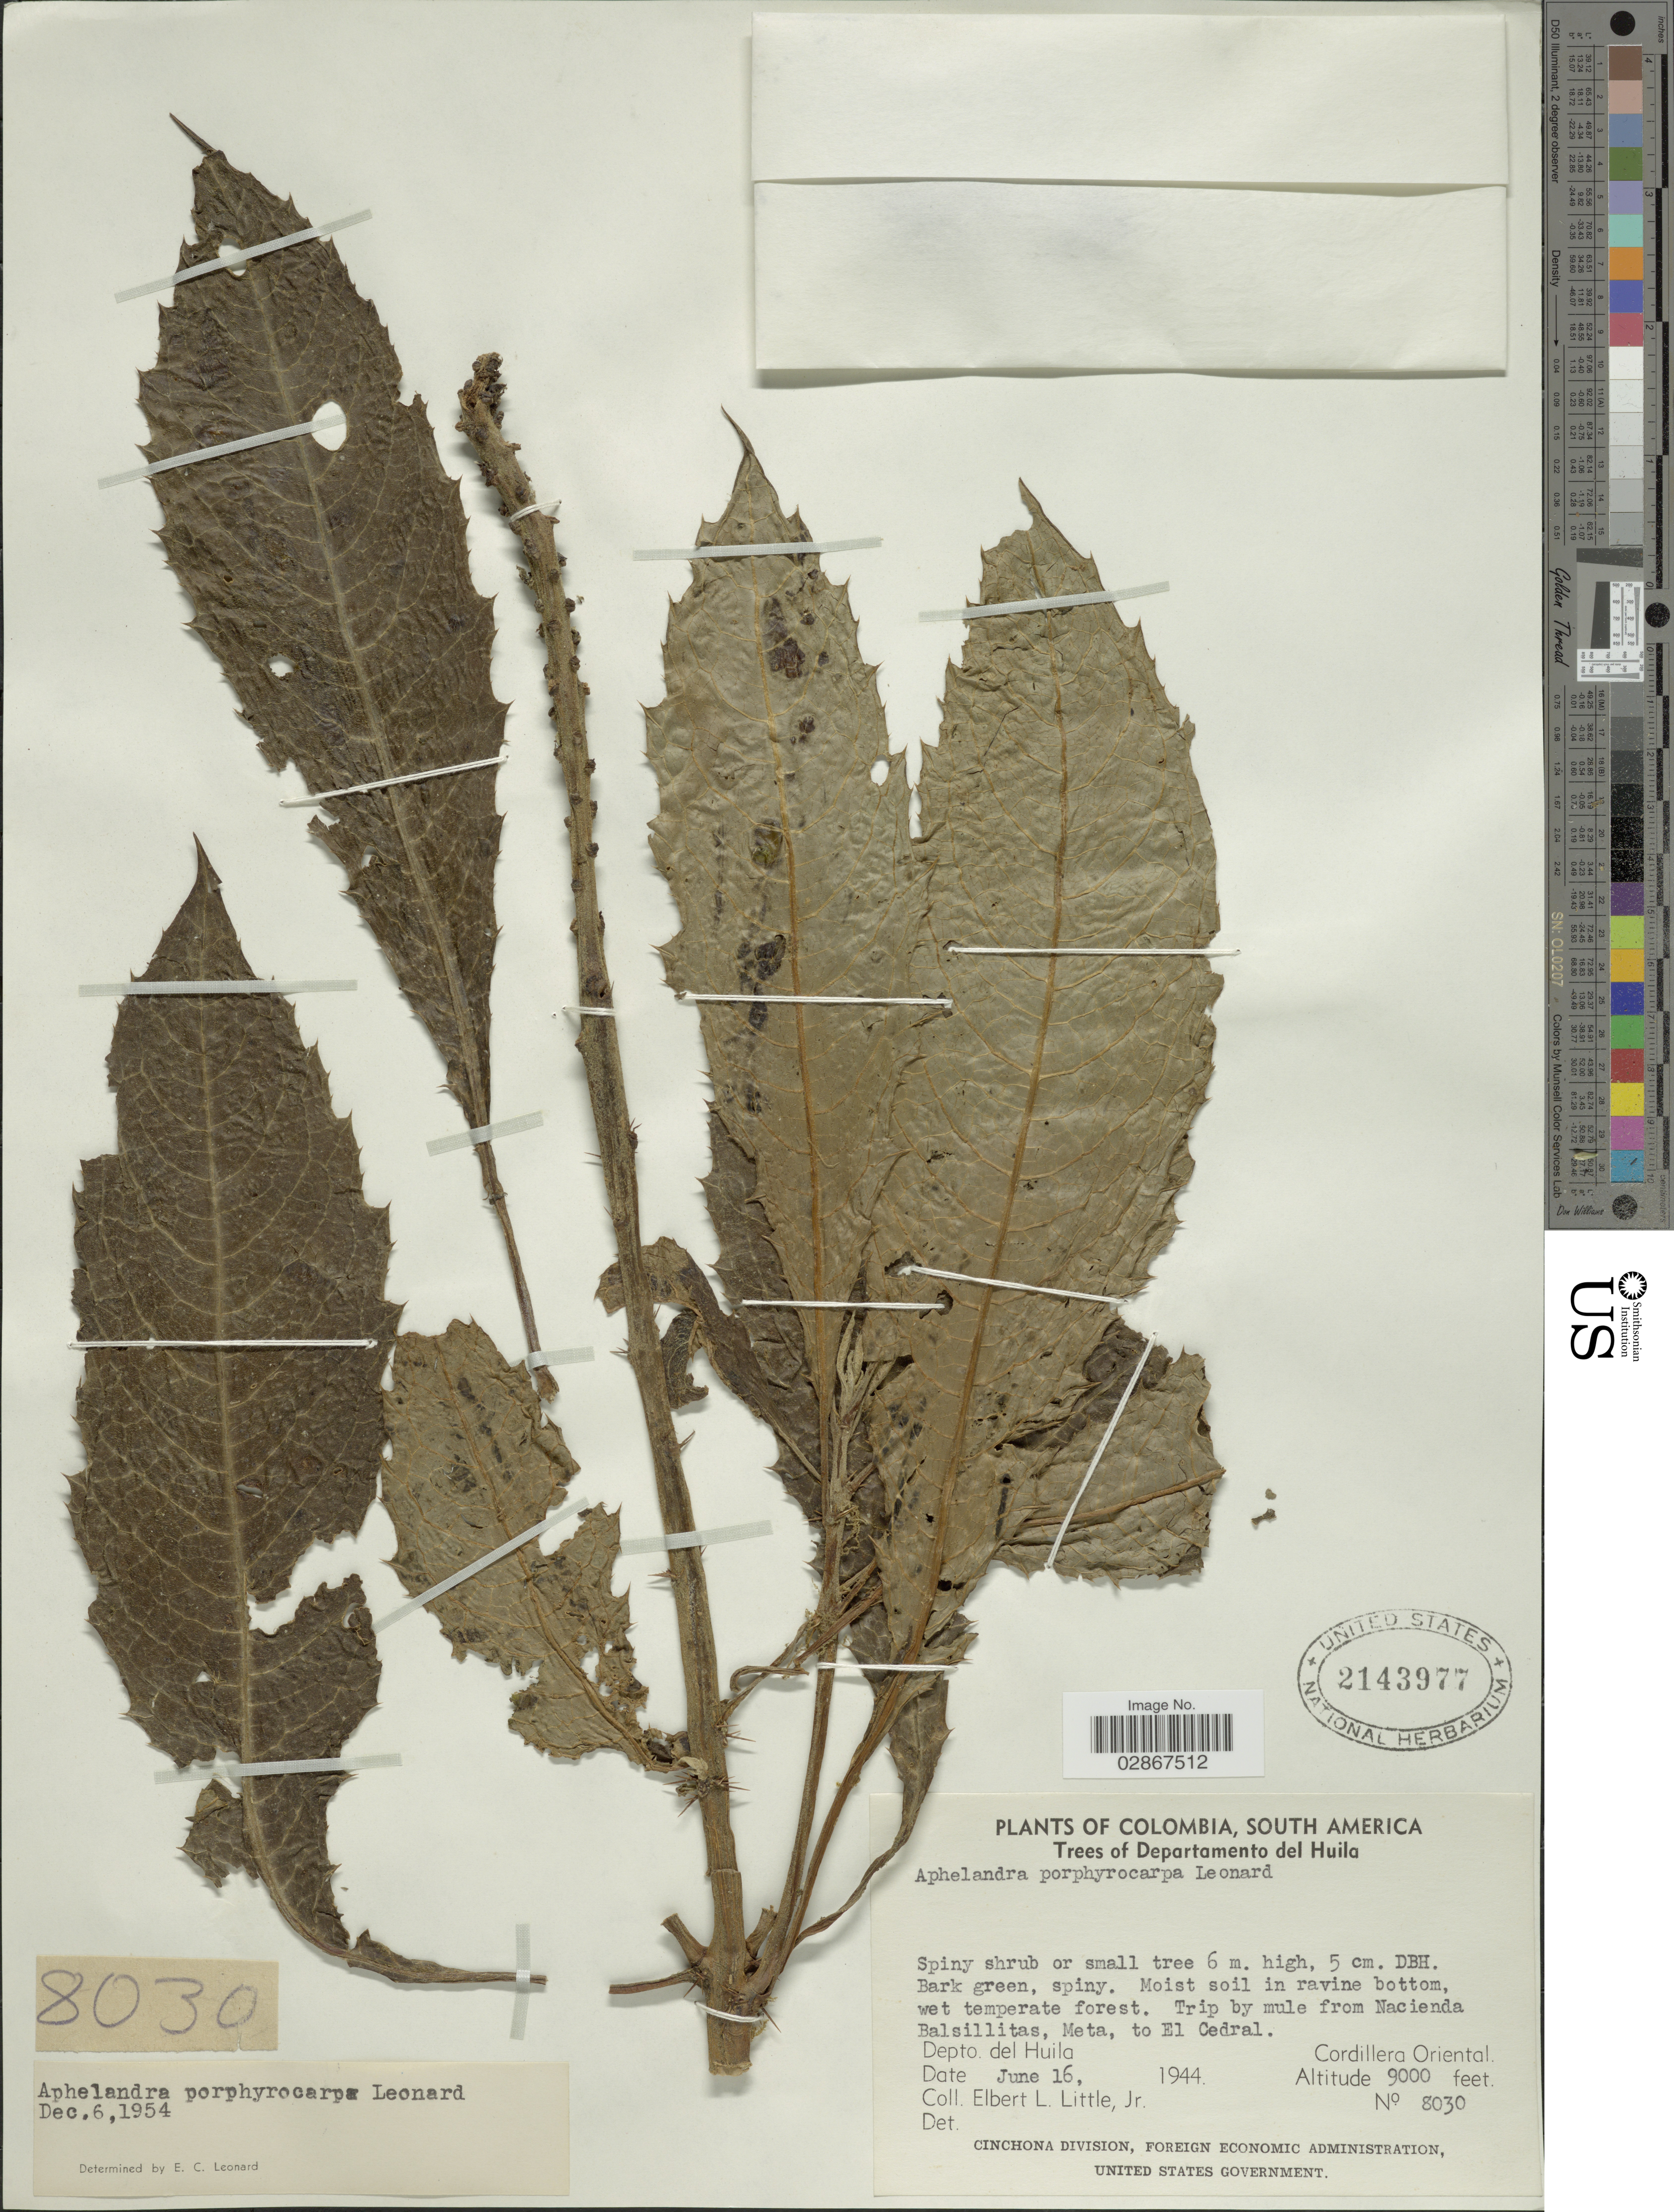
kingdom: Plantae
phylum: Tracheophyta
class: Magnoliopsida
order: Lamiales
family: Acanthaceae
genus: Aphelandra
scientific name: Aphelandra porphyrocarpa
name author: Leonard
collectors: E. L. Little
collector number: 8030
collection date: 1944-06-16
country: Colombia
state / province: Huila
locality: Departamento del Huila. Trip by mule from Nacienda Balsillitas, Meta, to El Cedral. Cordillera Oriental.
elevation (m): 2743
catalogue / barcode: US 2143977